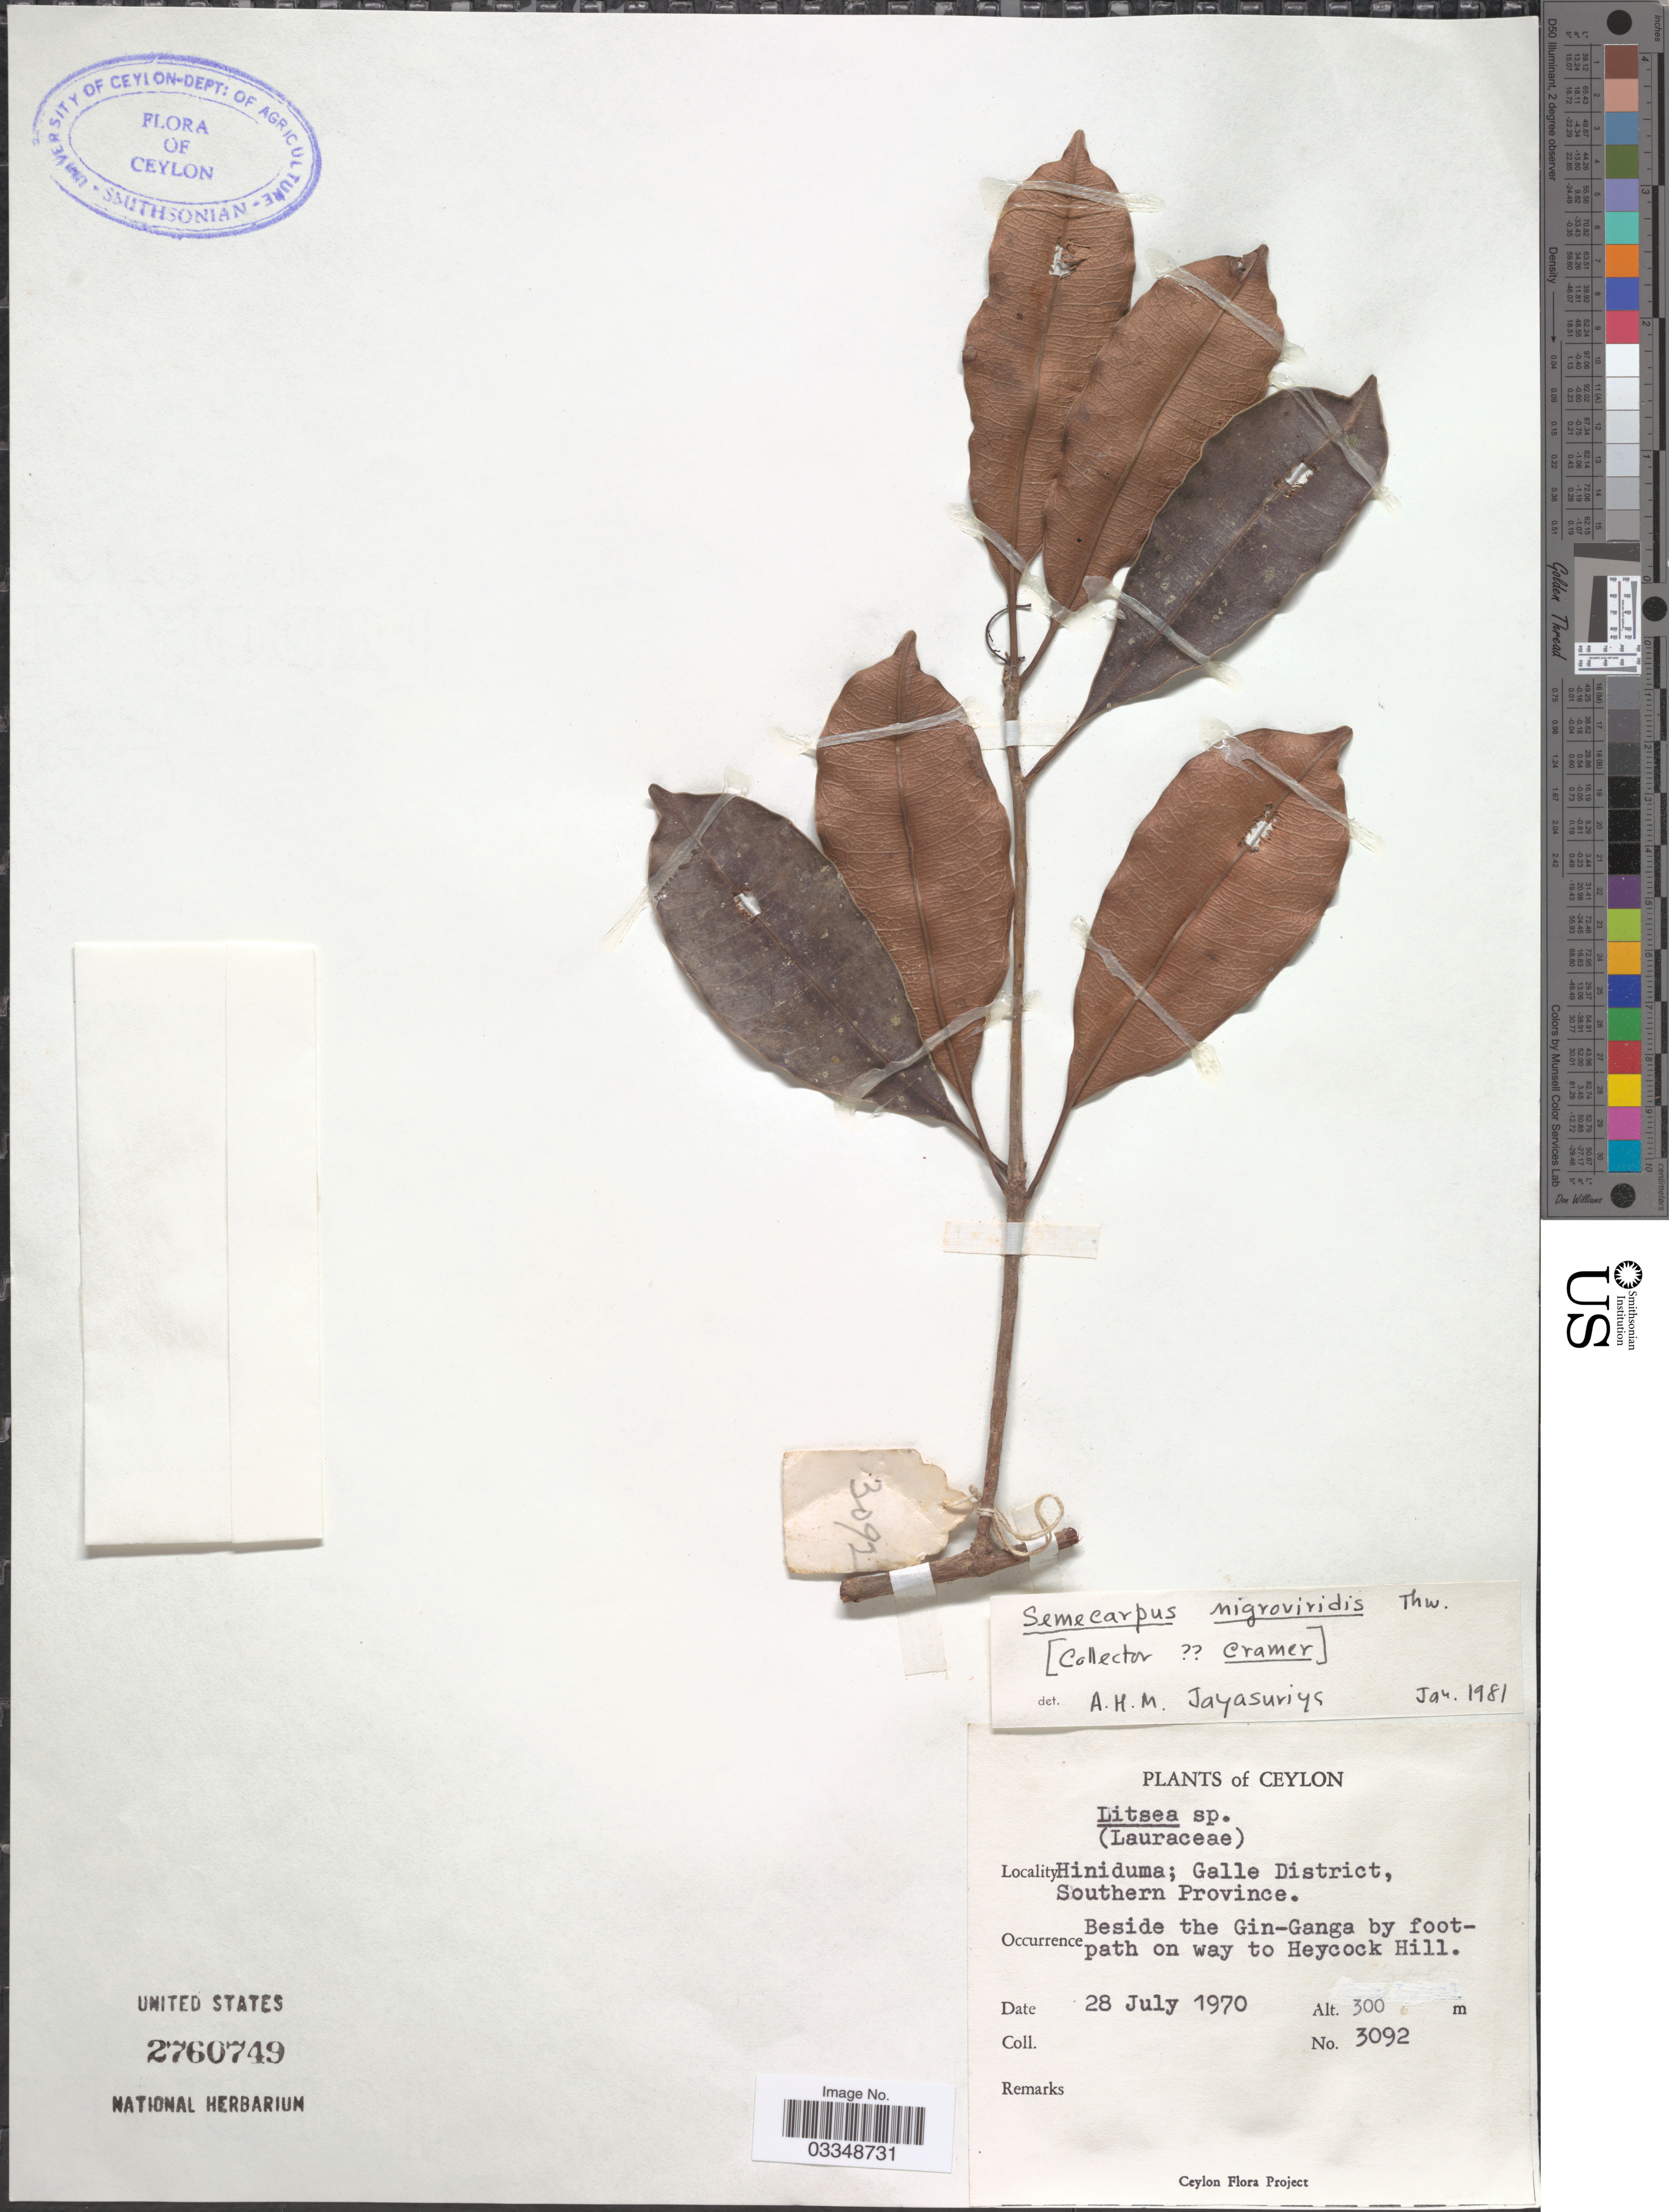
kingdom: Plantae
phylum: Tracheophyta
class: Magnoliopsida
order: Sapindales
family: Anacardiaceae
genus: Semecarpus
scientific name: Semecarpus nigroviridis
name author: Thwaites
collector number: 3092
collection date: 1970-07-28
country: Sri Lanka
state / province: Southern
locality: Ceylon. Hiniduma; Galle District. Beside the Gin-Ganga by footpath on way to Heycock Hill.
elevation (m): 300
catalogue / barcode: US 2760749